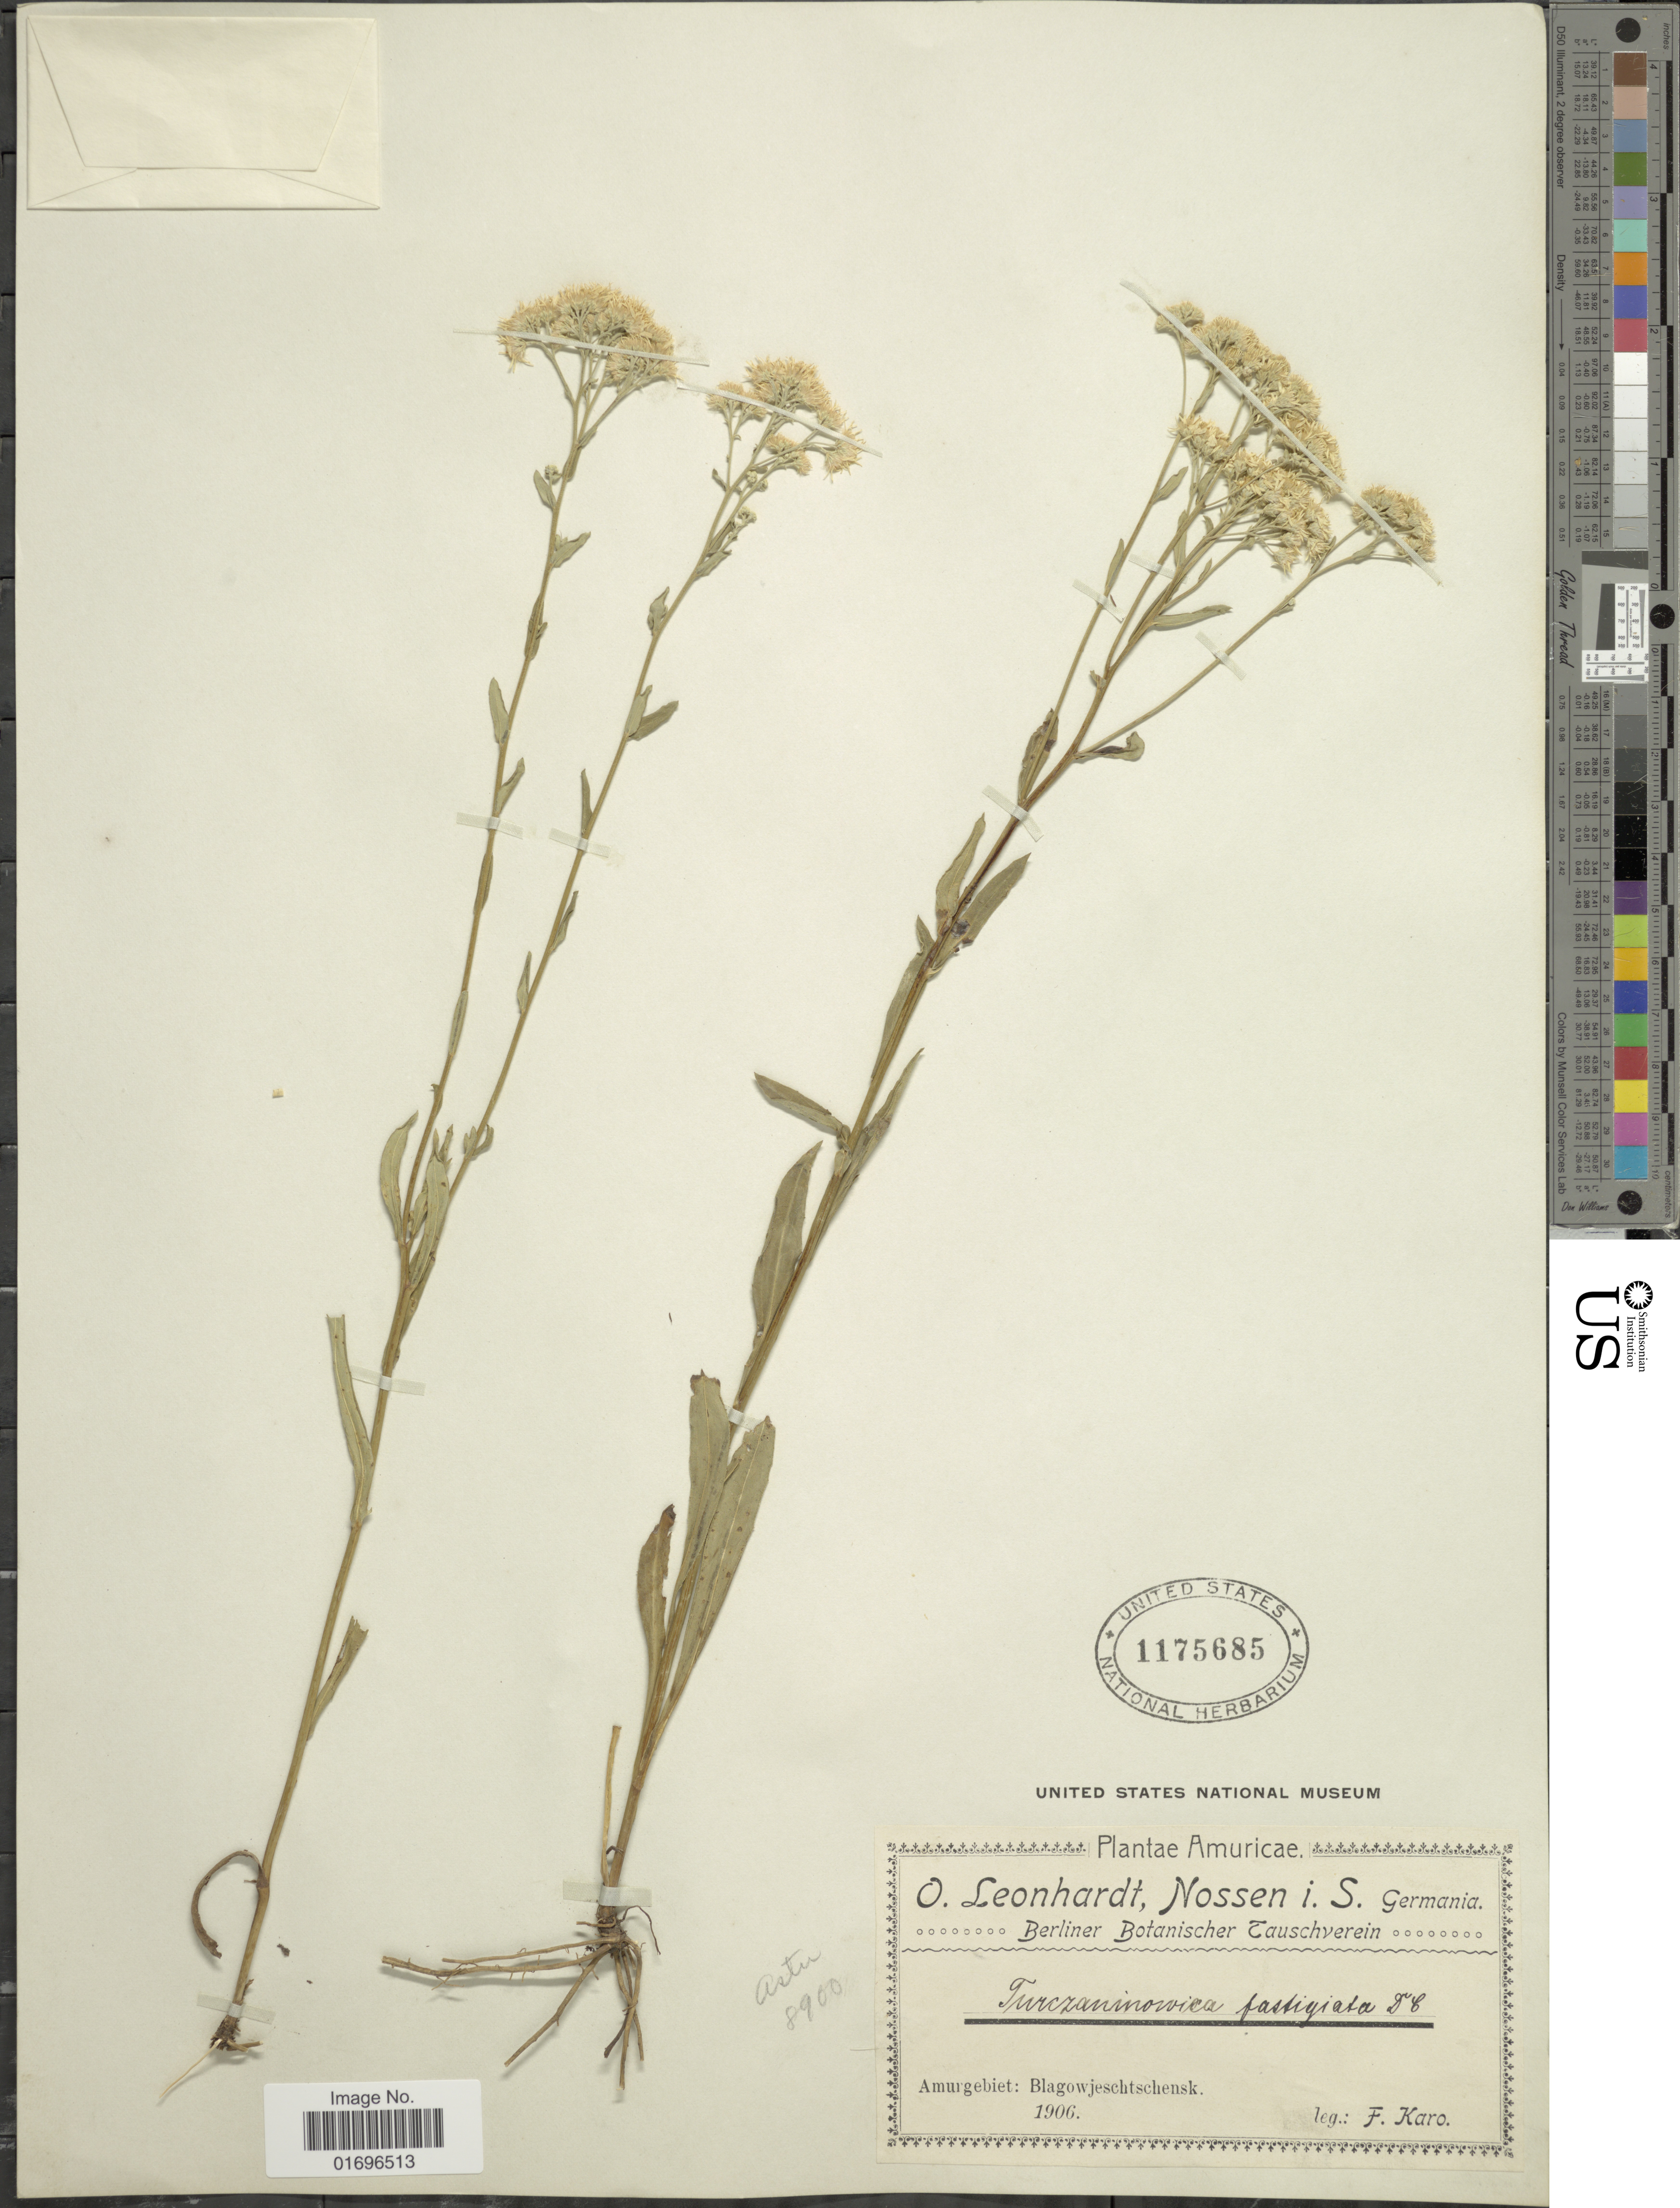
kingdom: Plantae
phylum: Tracheophyta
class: Magnoliopsida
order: Asterales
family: Asteraceae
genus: Aster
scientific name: Aster fastigiatus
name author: Fisch.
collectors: F. Karo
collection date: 1906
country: Russian Federation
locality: Amurgebiet: Blagowjeschtschensk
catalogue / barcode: US 1175685